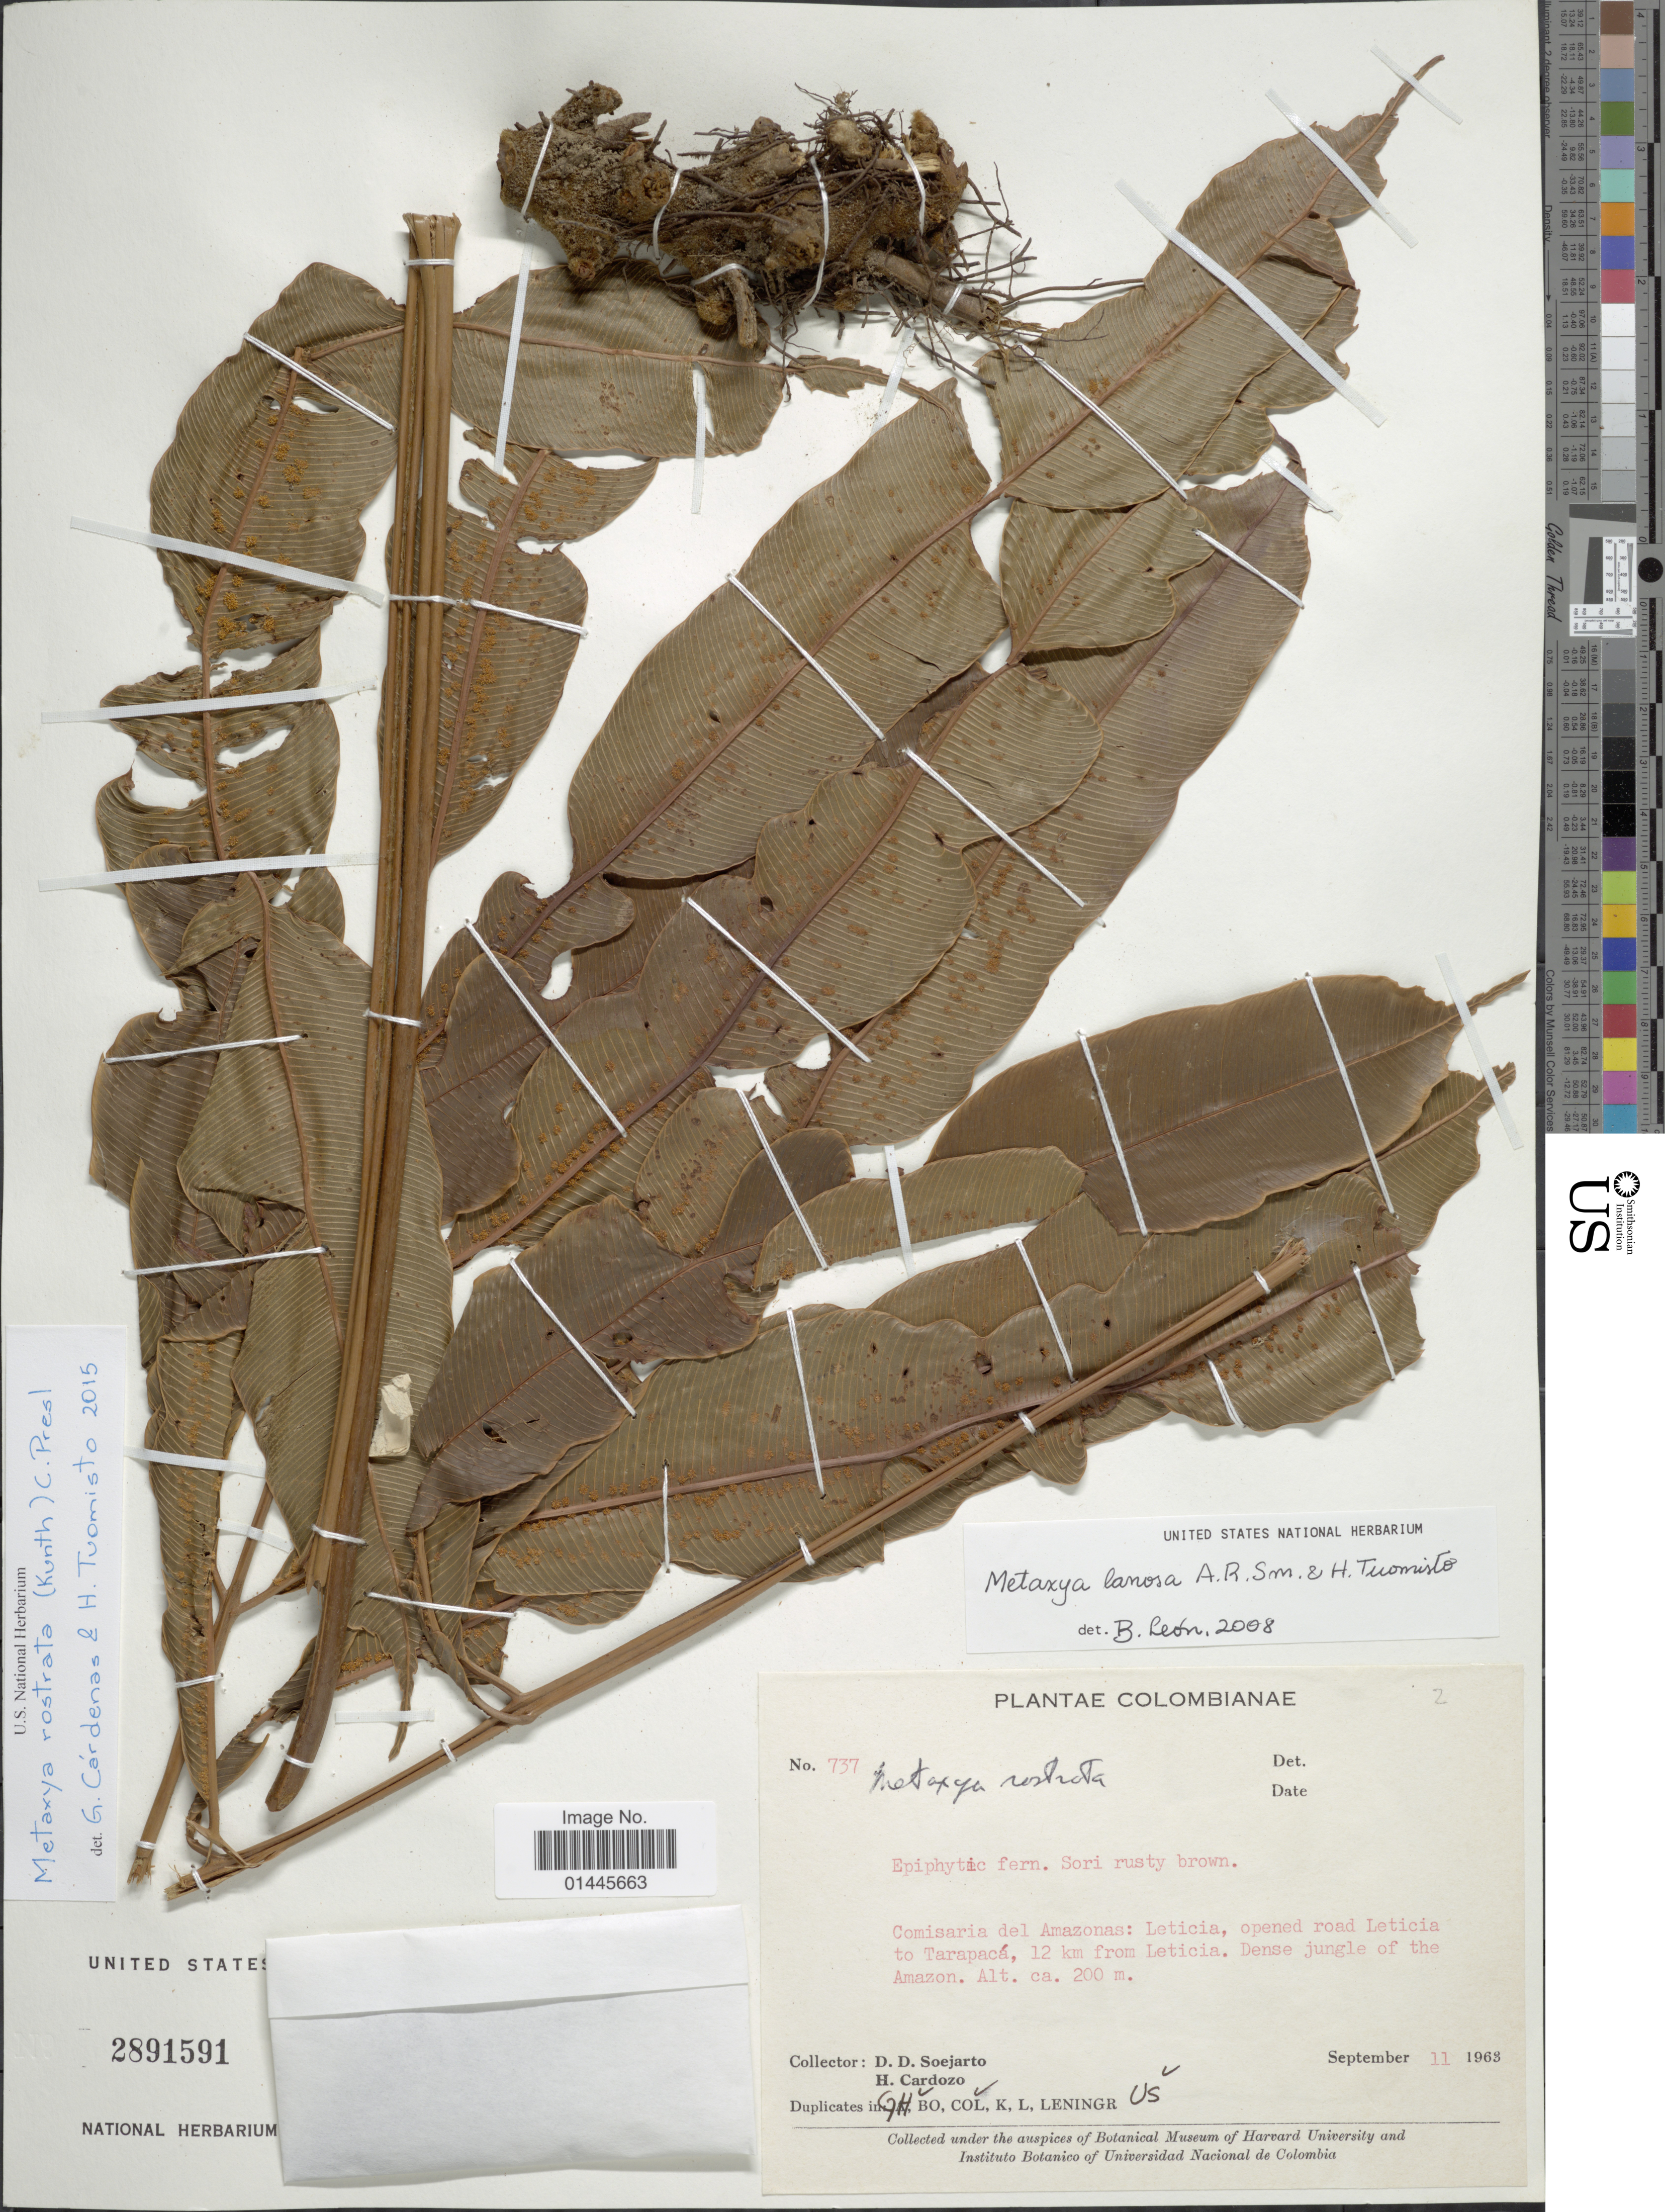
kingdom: Plantae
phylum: Tracheophyta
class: Polypodiopsida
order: Cyatheales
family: Metaxyaceae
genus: Metaxya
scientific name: Metaxya rostrata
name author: (Kunth) C. Presl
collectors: H. Cardozo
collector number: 737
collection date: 1963-09-11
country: Colombia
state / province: Amazônas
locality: Comisaria del Amazonas: Leticia, opened road Leticia to Tarapaca, 12 km from Leticia, dense jungle of the Amazon.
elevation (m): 200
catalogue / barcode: US 2891591